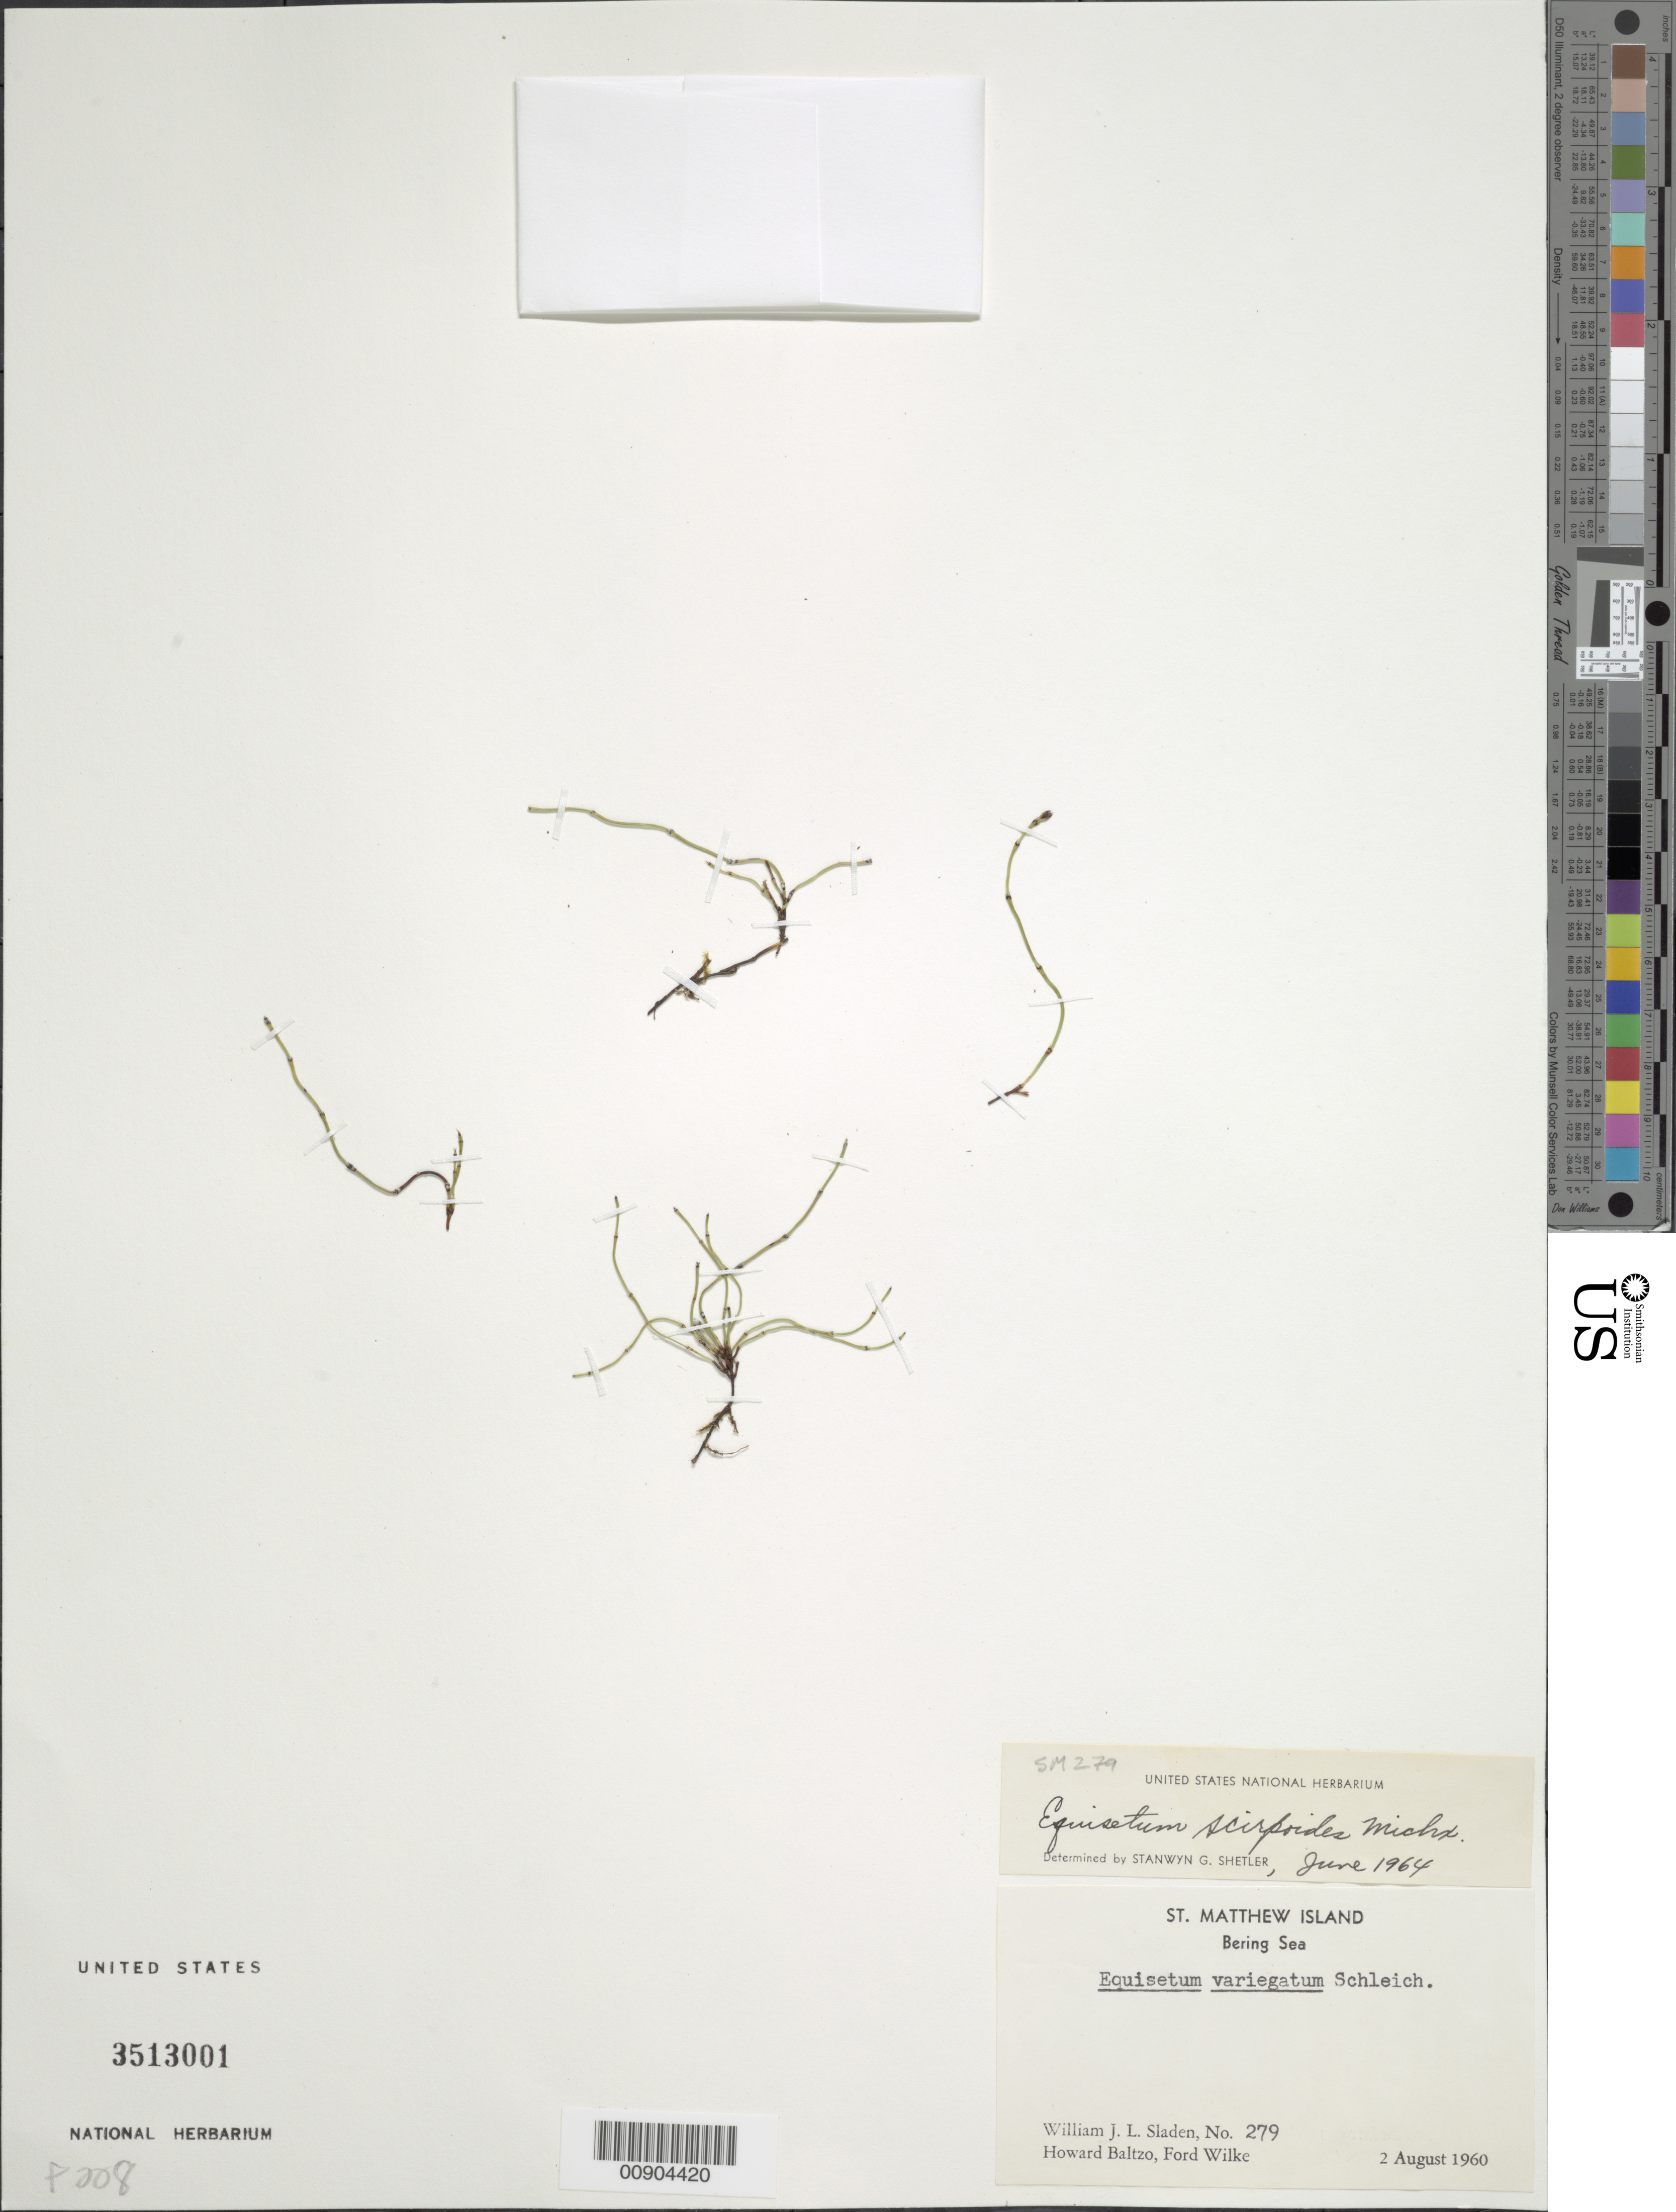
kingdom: Plantae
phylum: Tracheophyta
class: Polypodiopsida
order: Equisetales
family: Equisetaceae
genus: Equisetum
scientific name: Equisetum scirpoides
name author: Michx.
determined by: Shetler, Stanwyn G., (US), NMNH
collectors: W. Sladen, H. Baltzo & F. Wilke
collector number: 279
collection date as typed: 02 Aug 1960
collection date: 1960-08-02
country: United States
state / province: Alaska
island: St. Matthew Island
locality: St. Matthew Island, Bering Sea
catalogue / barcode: US 3513001